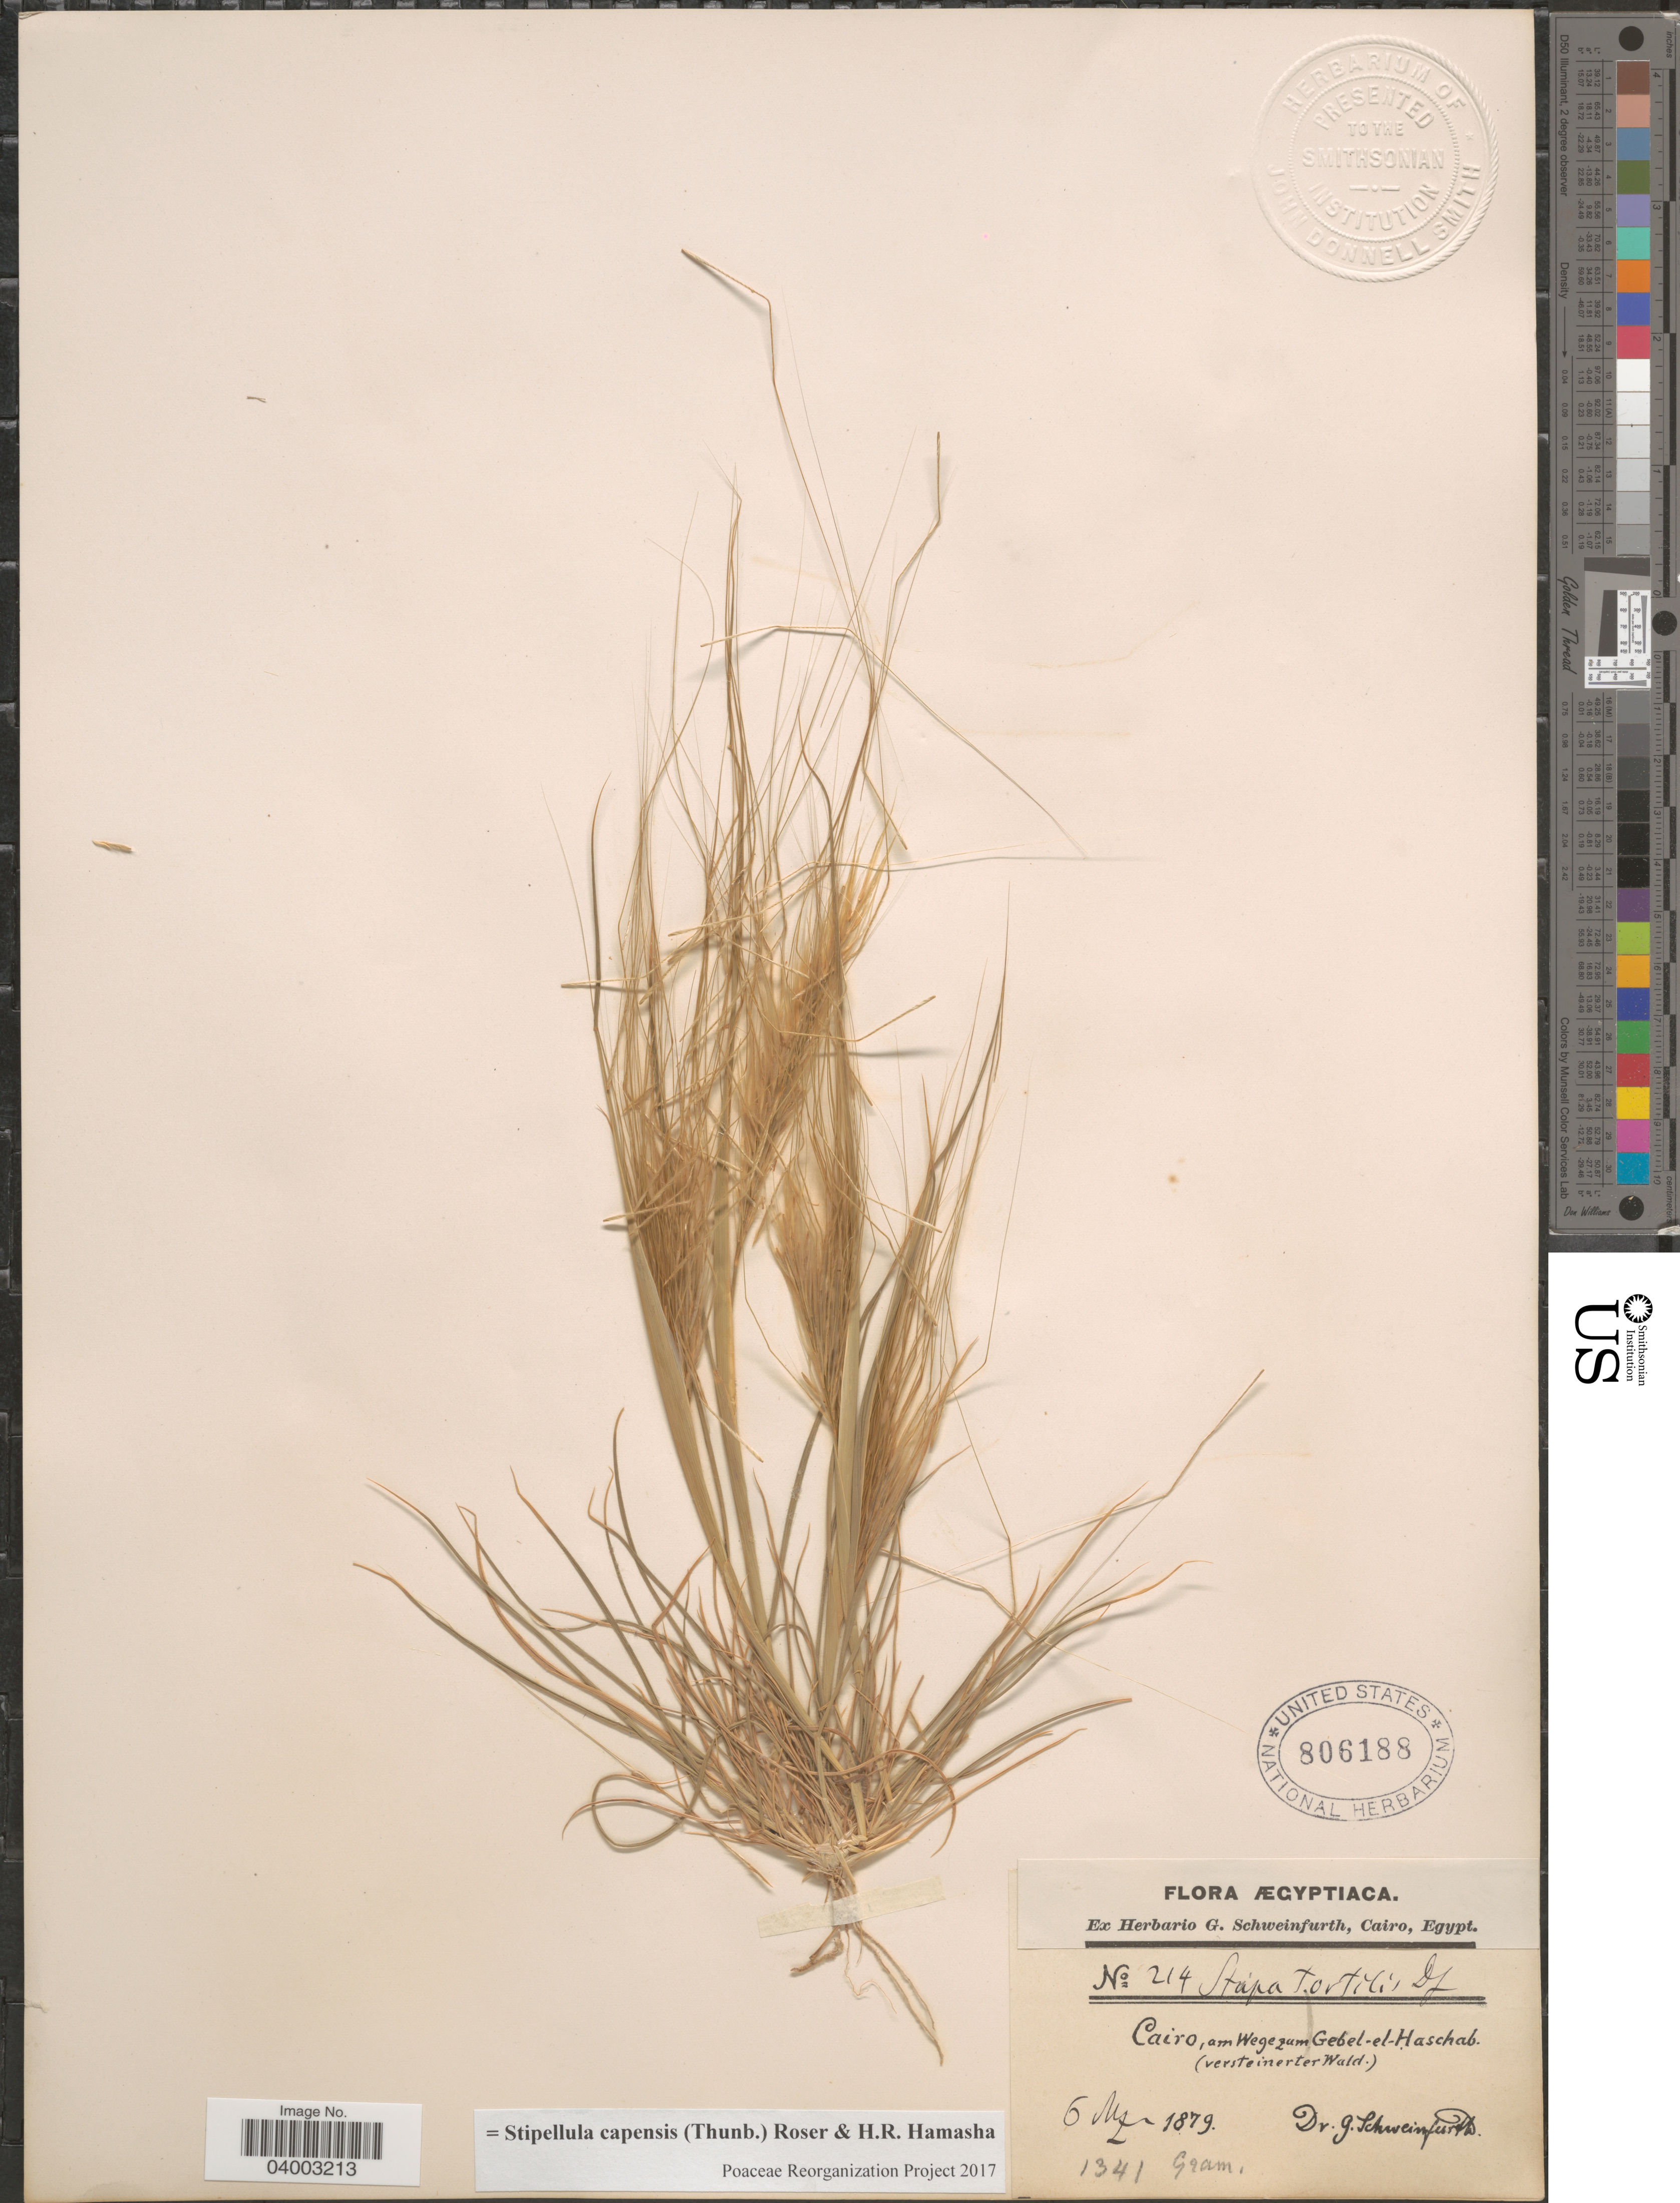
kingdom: Plantae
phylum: Tracheophyta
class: Liliopsida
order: Poales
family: Poaceae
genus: Stipellula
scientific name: Stipellula capensis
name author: (Thunb.) Röser & H. R. Hamasha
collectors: G. A. Schweinfurth (herbarium)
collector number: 214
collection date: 1879-05-06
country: Egypt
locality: Cairo, am Wegezum Gebel-el-Haschab. (versteinerterWald).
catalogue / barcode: US 806188